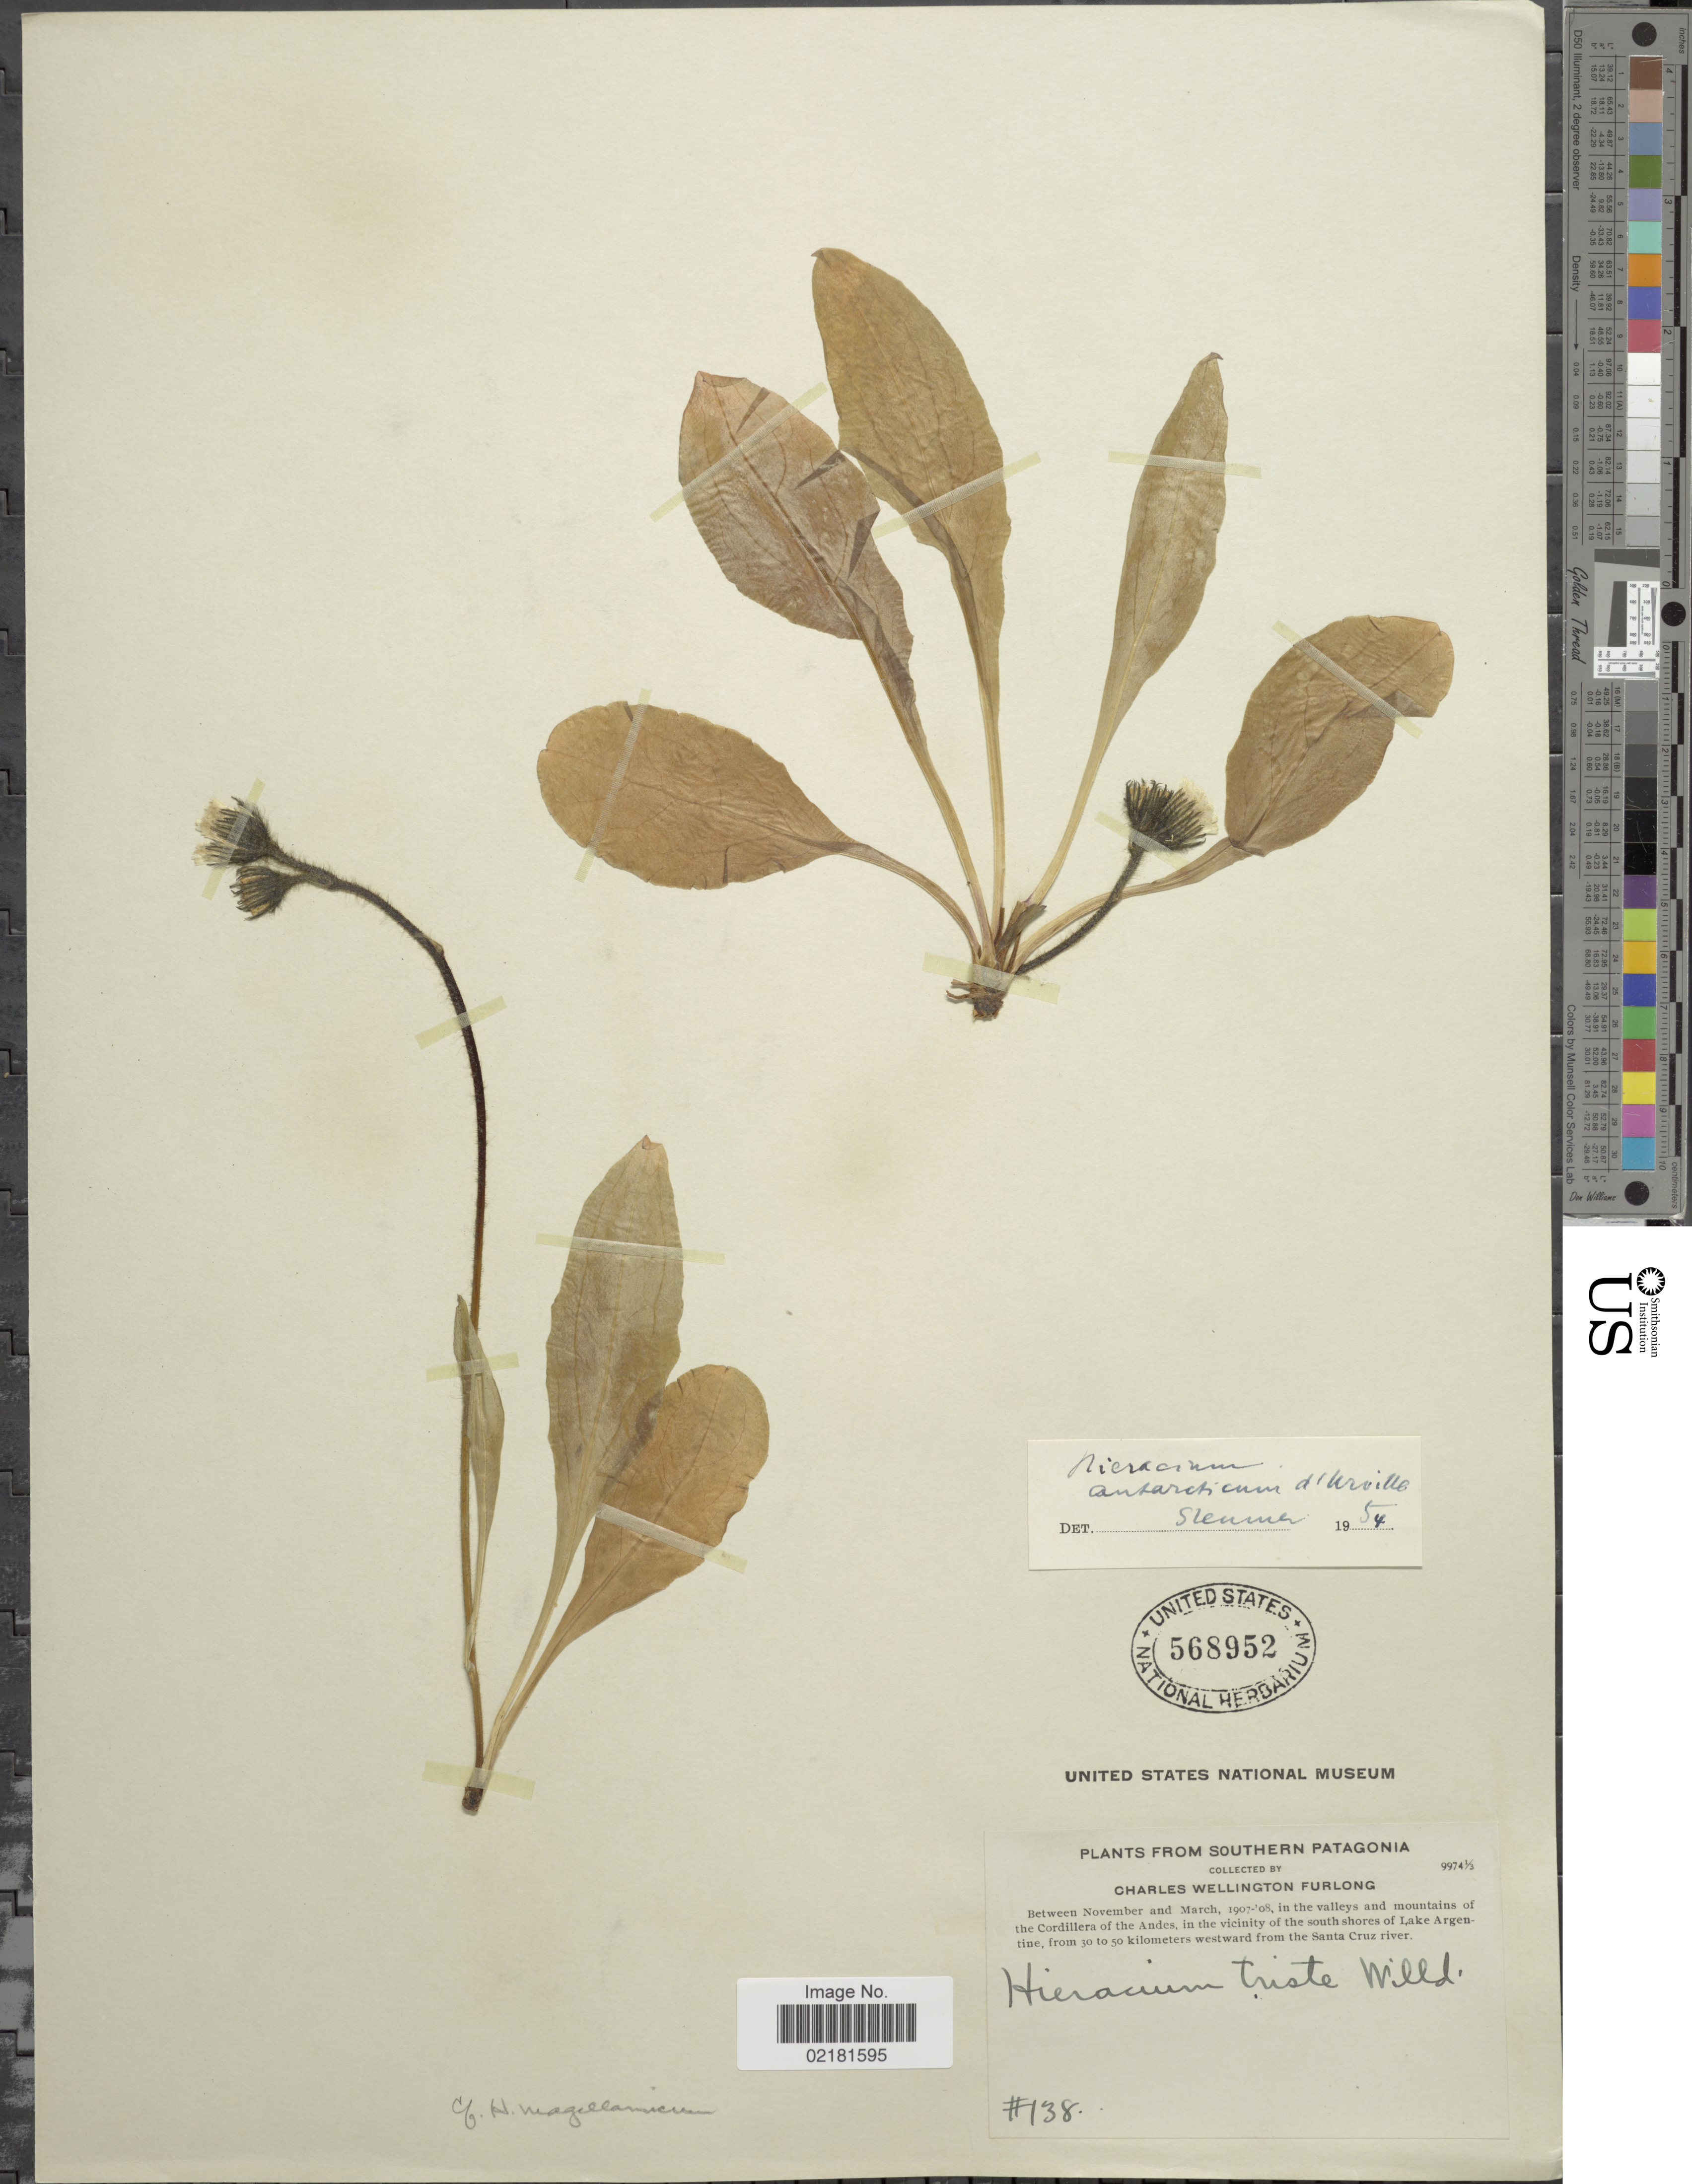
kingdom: Plantae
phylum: Tracheophyta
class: Magnoliopsida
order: Asterales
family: Asteraceae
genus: Hieracium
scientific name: Hieracium antarcticum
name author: d'Urv.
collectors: C. Furlong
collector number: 138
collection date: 1907-11/1908-03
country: Argentina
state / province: Santa Cruz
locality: Southern Patagonia, In the valleys of mountains of the Cordillera of the Andes, in the vicinity of the south shores of Lake Argentine, from 30 to 50 kilometers westward from the Santa Cruz river.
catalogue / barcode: US 568952